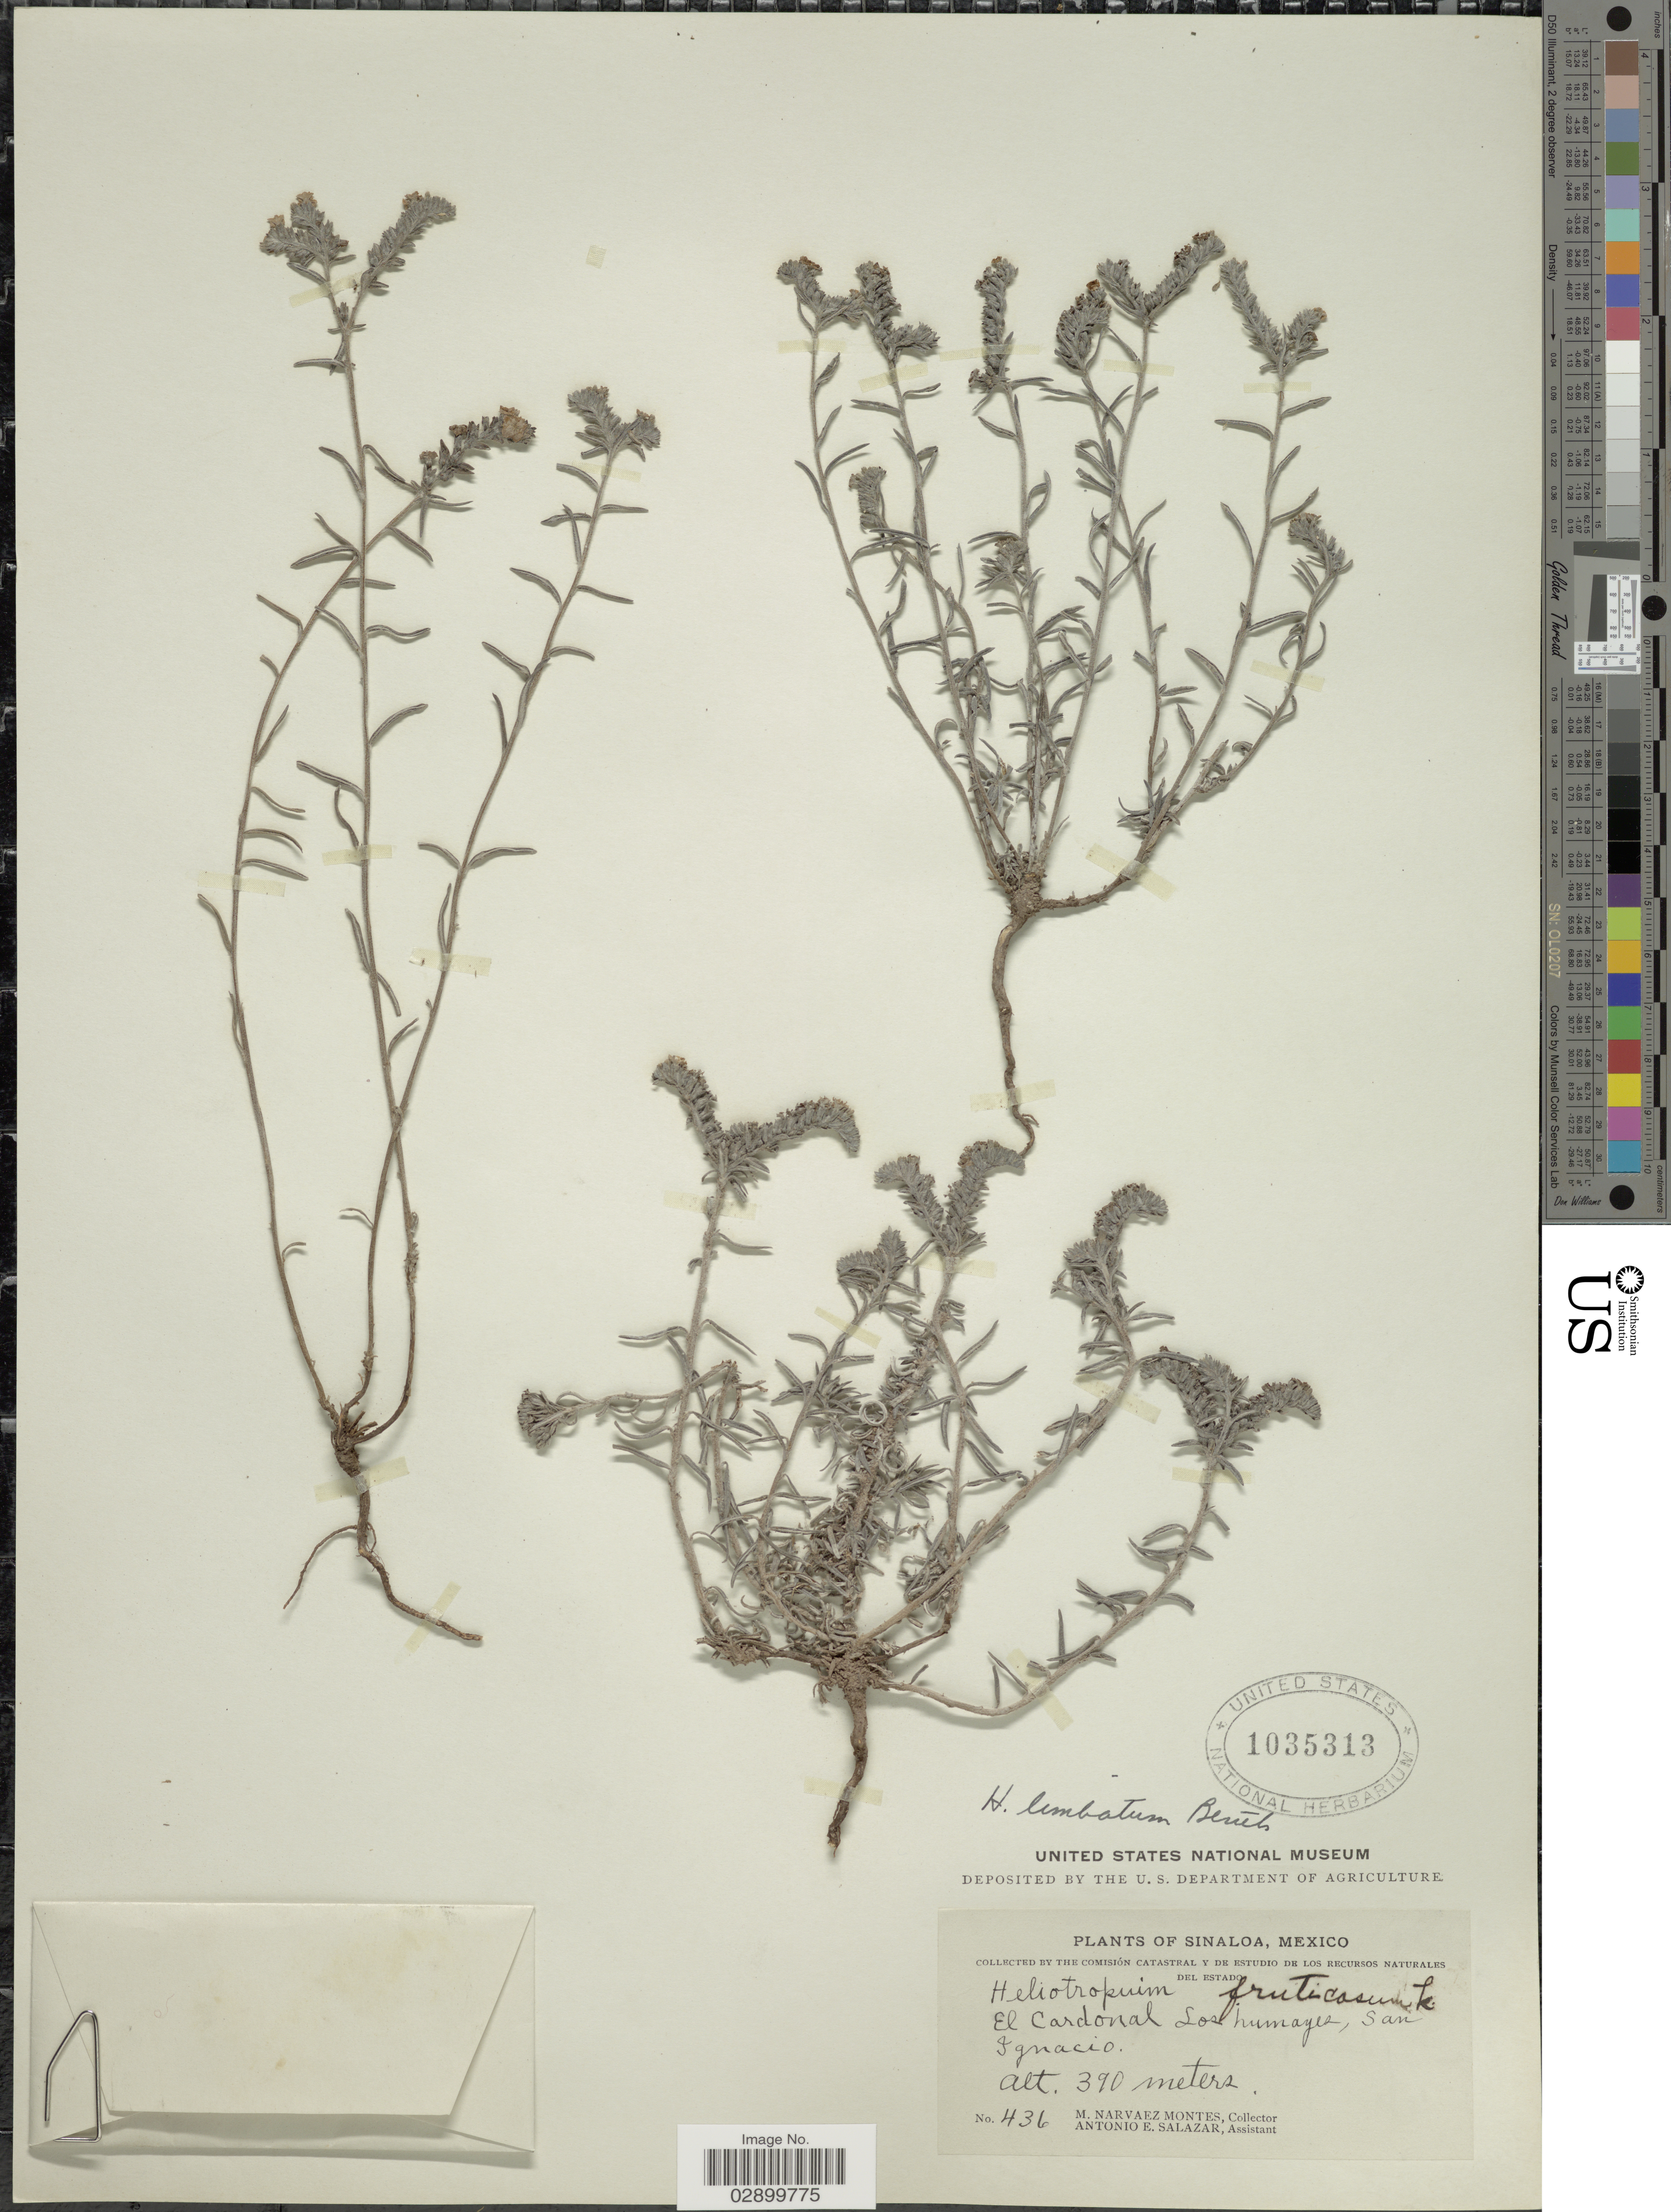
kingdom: Plantae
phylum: Tracheophyta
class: Magnoliopsida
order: Boraginales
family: Heliotropiaceae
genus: Heliotropium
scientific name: Heliotropium limbatum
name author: Benth.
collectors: M. Narvaez M. & A. E. Salazar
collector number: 436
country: Mexico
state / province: Sinaloa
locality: El Cardonal Los humayes, San Ignacio.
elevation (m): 390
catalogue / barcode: US 1035313